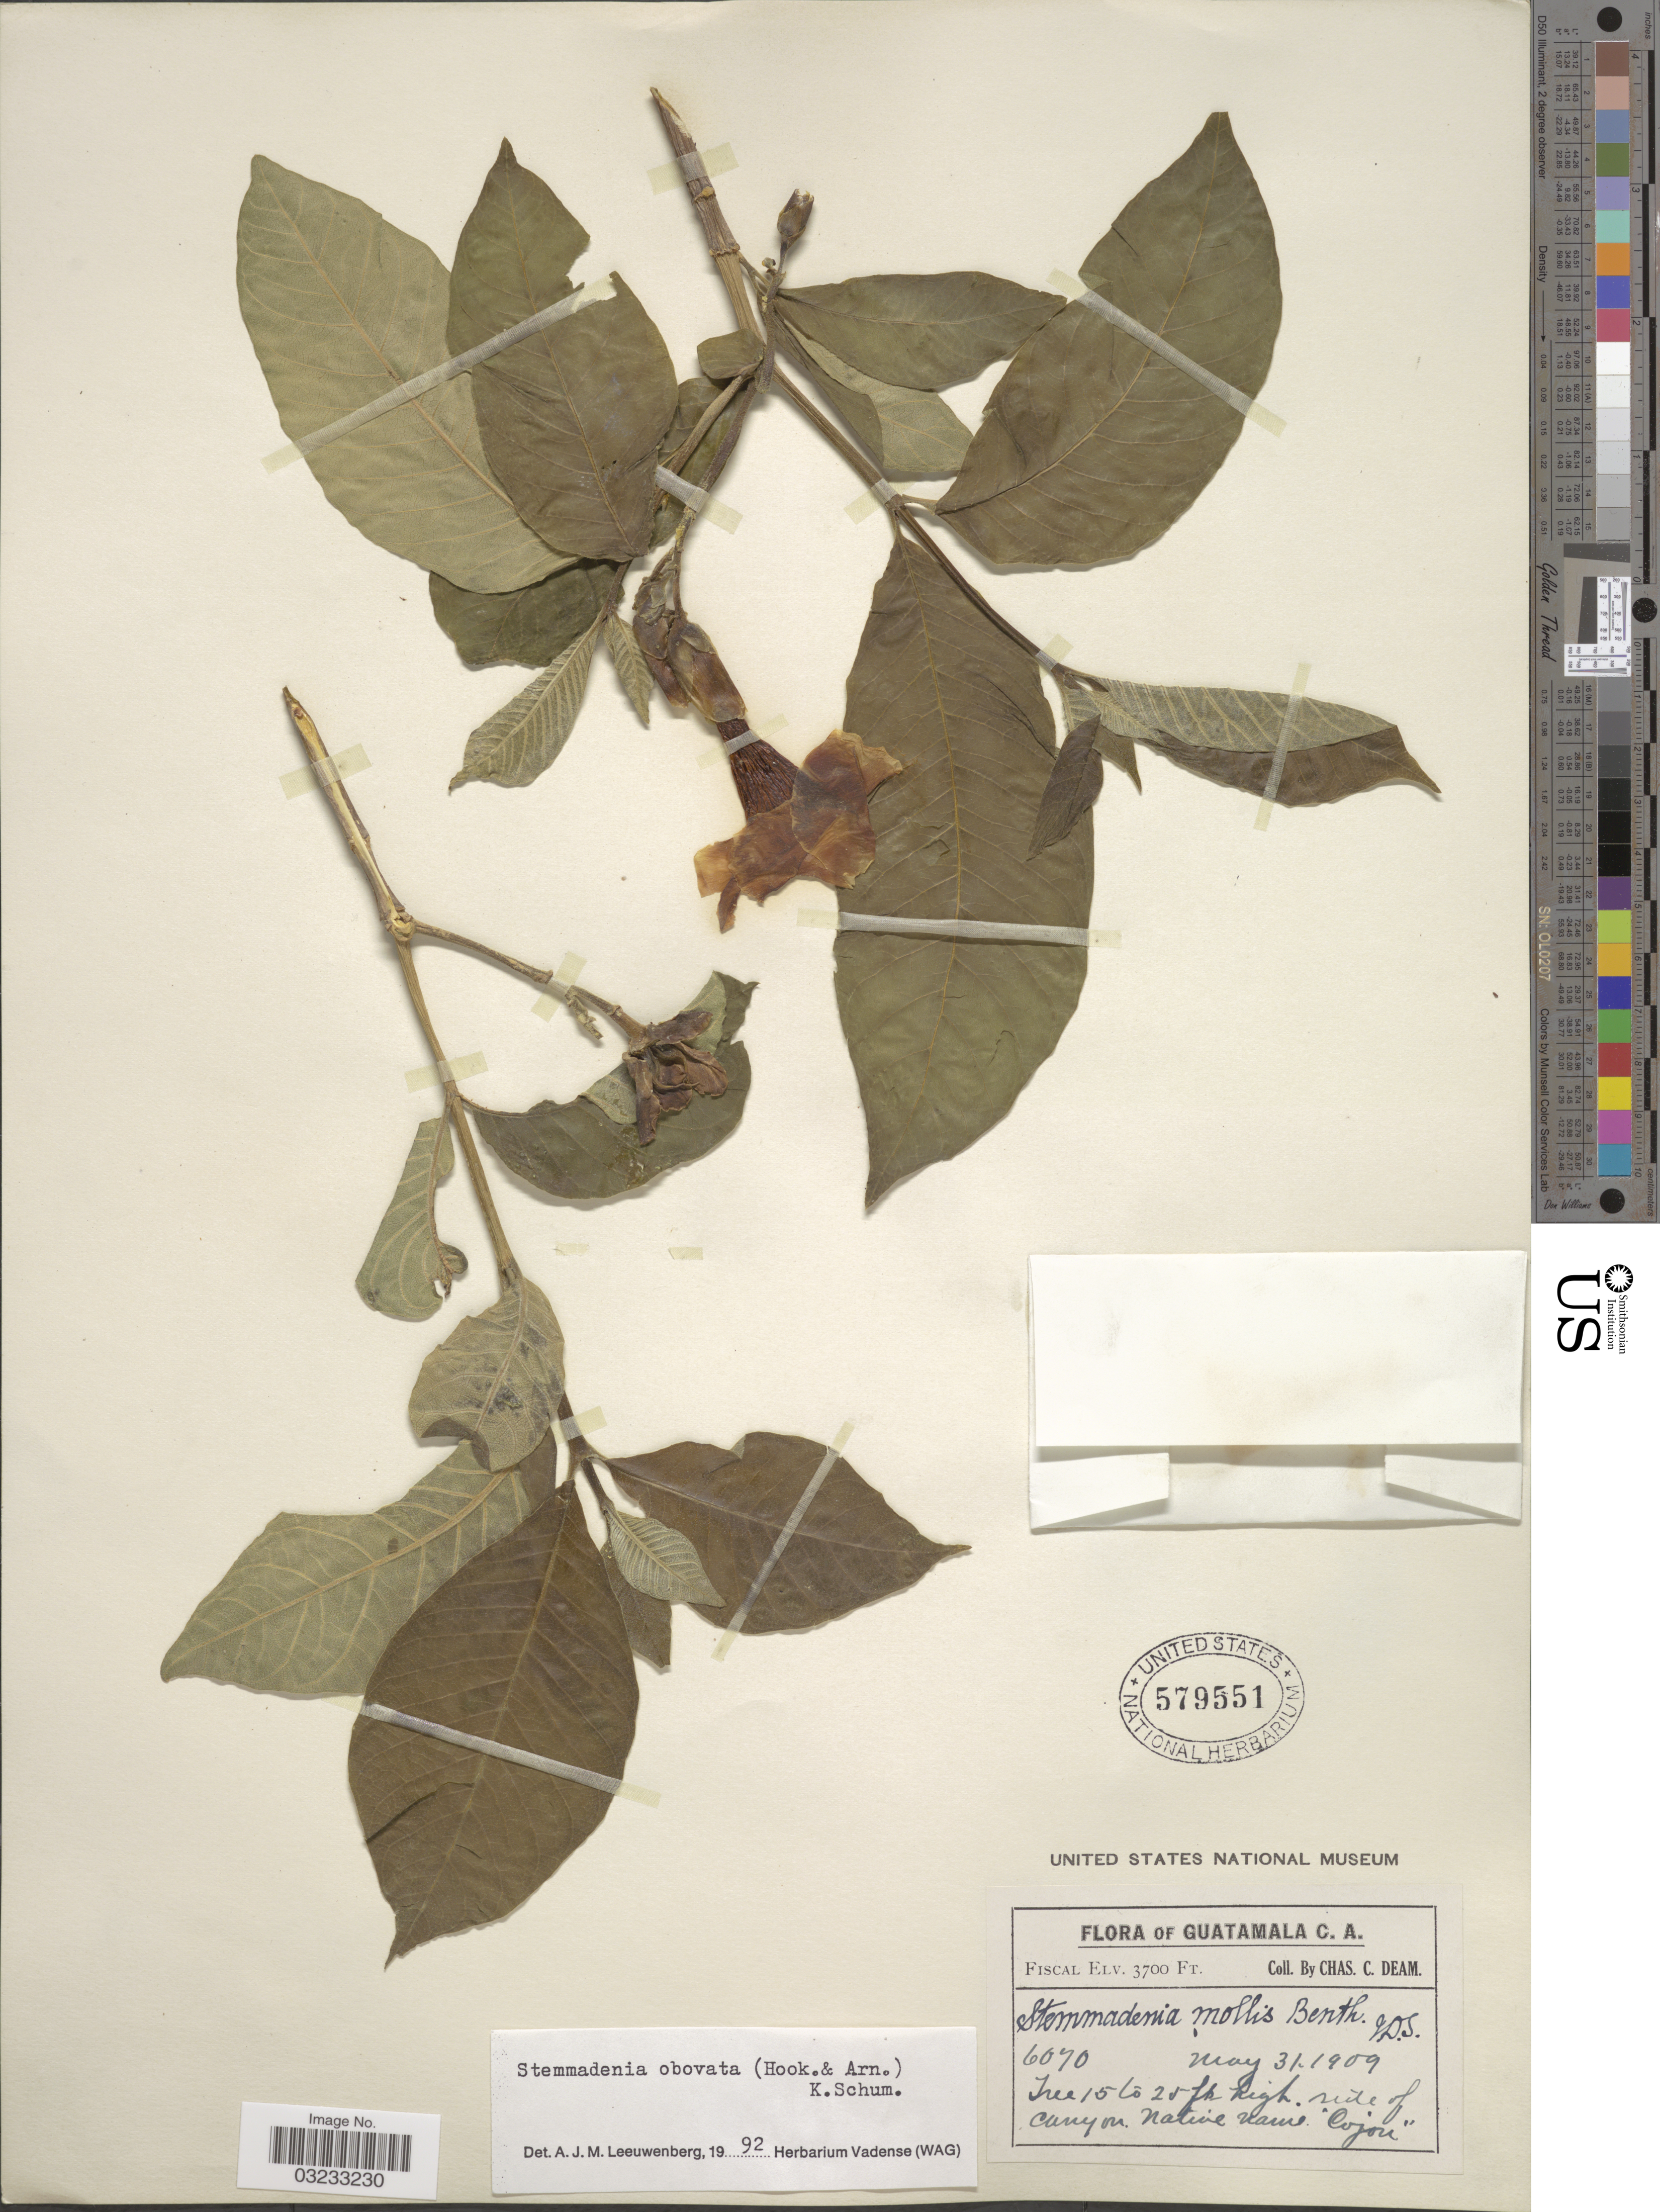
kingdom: Plantae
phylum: Tracheophyta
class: Magnoliopsida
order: Gentianales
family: Apocynaceae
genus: Stemmadenia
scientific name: Stemmadenia obovata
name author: (Hook. & Arn.) K. Schum.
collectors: C. C. Deam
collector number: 6070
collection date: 1909-05-31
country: Guatemala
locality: Fiscal.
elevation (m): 1128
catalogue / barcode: US 579551